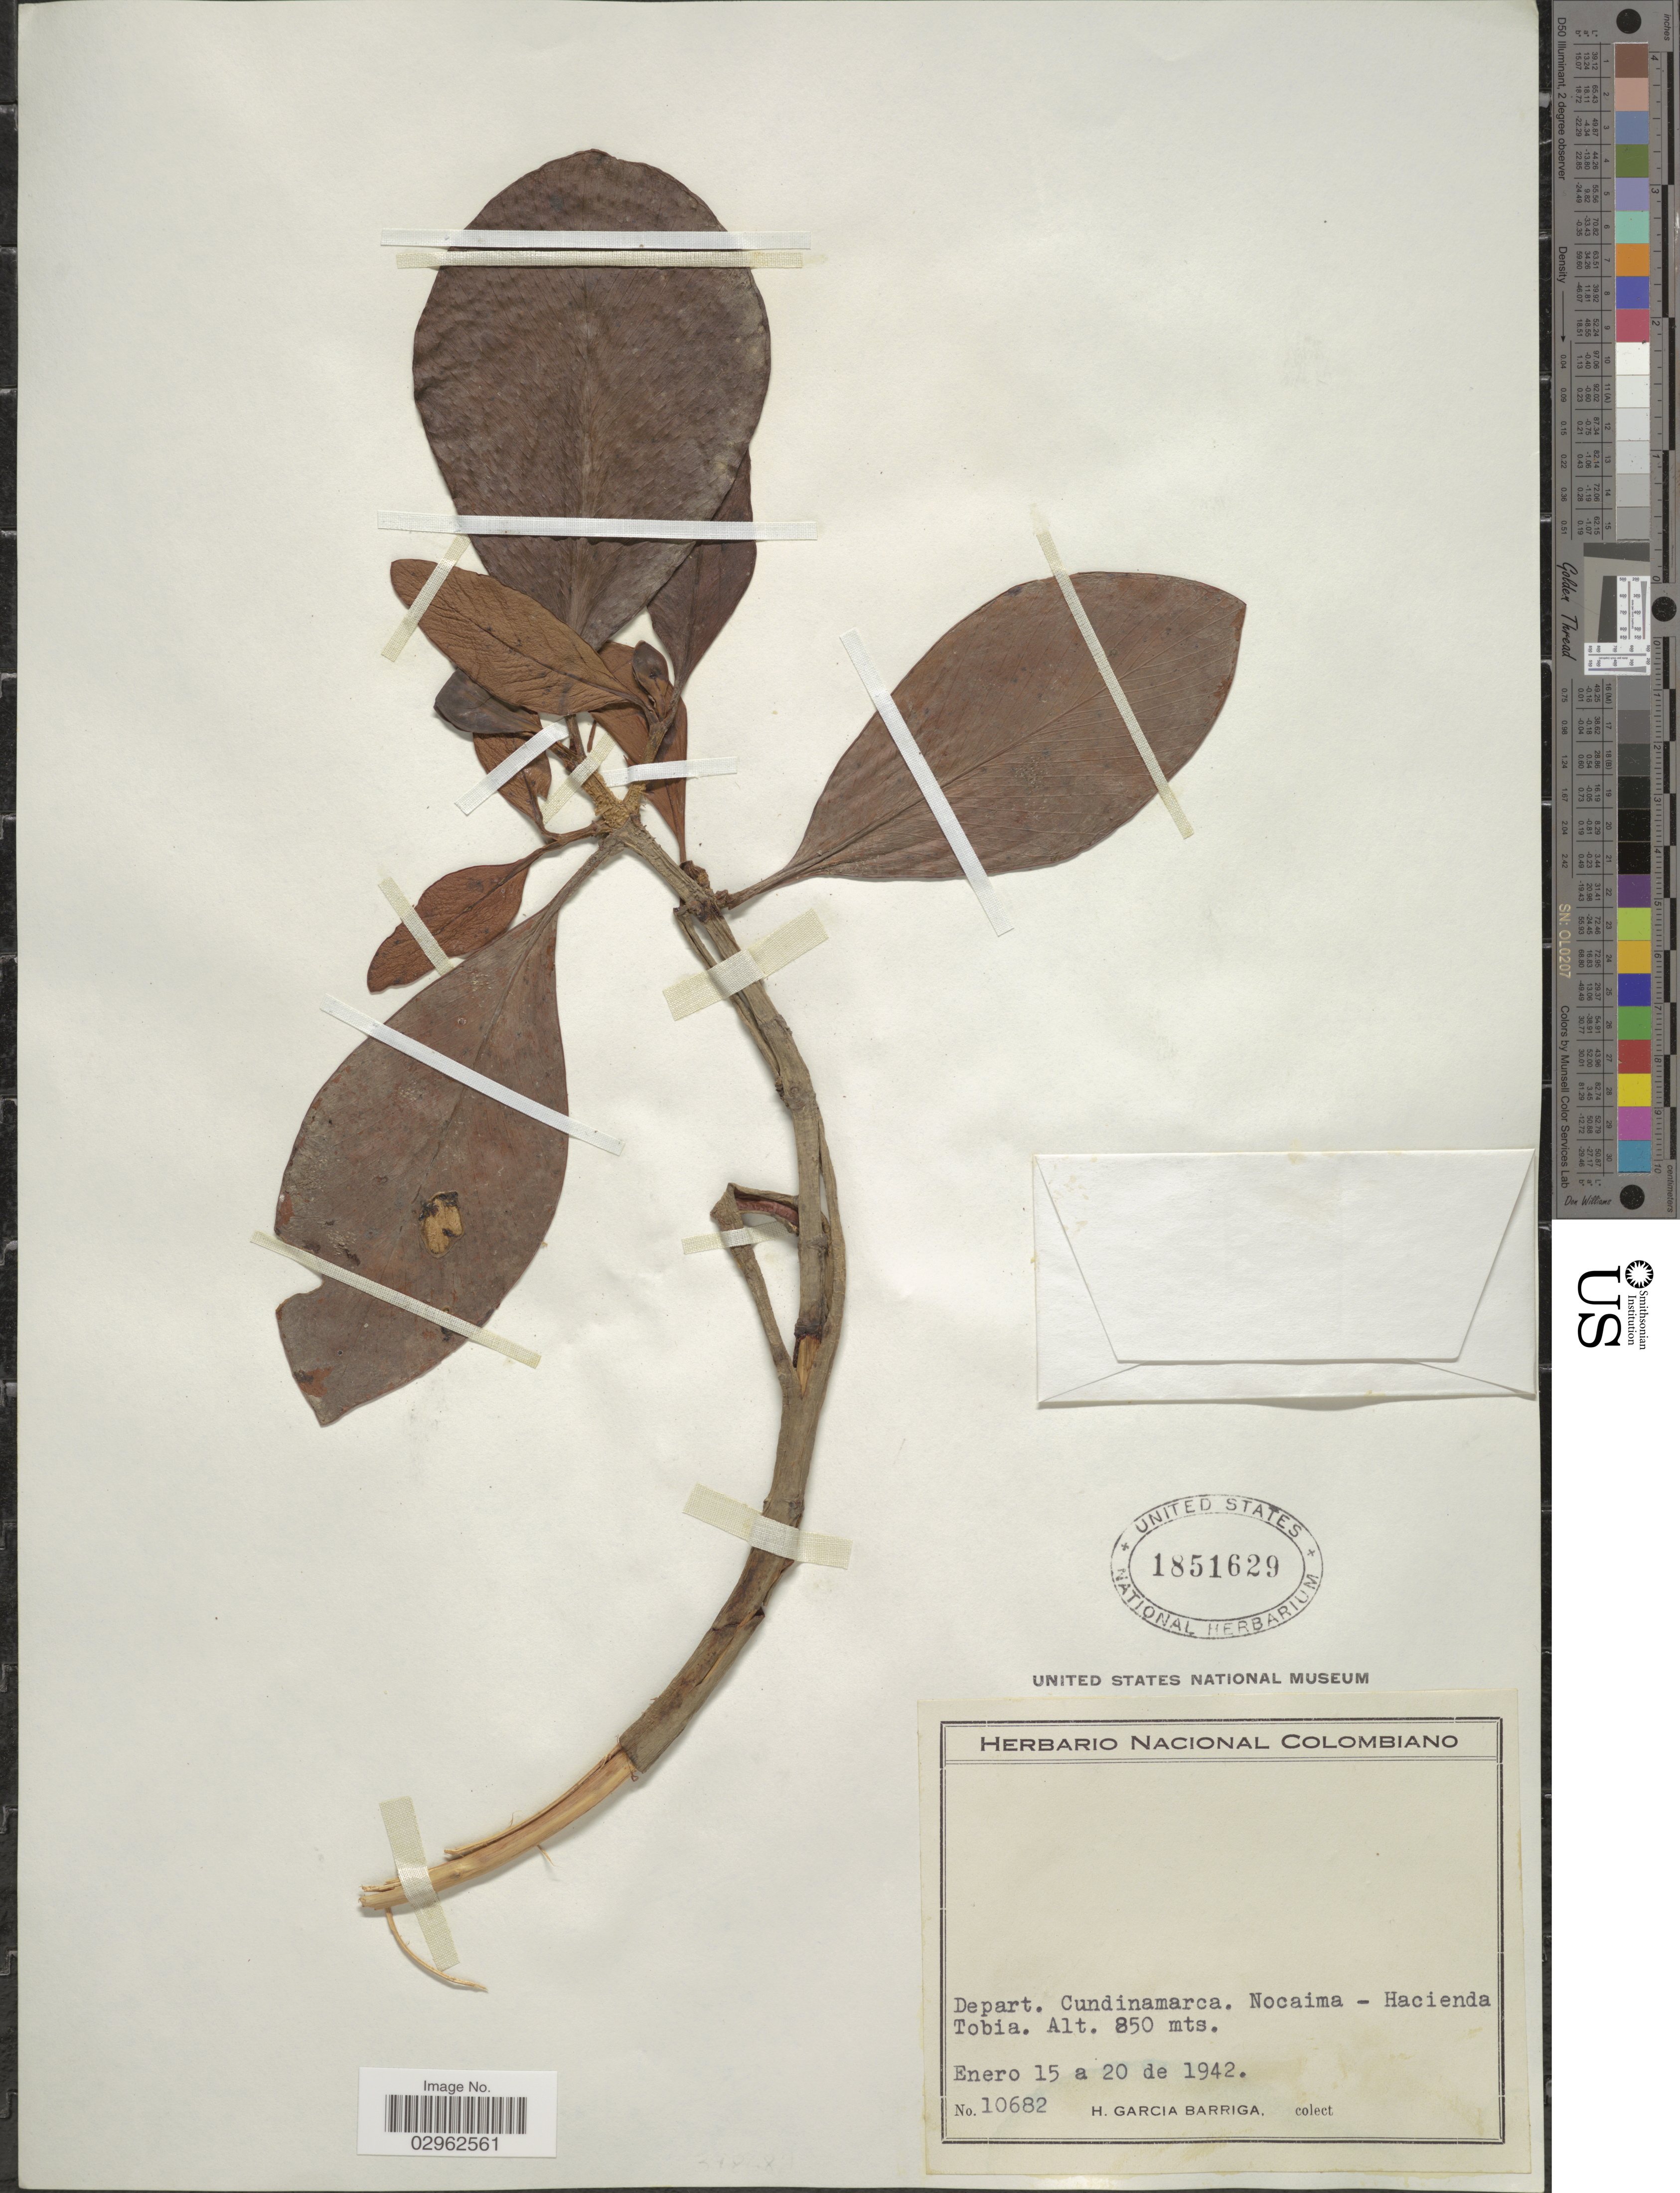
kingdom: Plantae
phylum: Tracheophyta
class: Magnoliopsida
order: Malpighiales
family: Clusiaceae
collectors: H. García Barriga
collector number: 10682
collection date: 1942-01-15/1942-01-20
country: Colombia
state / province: Cundinamarca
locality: Depart. Cundinamarca. Nocaima - Hacienda Tobia.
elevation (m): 850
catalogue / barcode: US 1851629